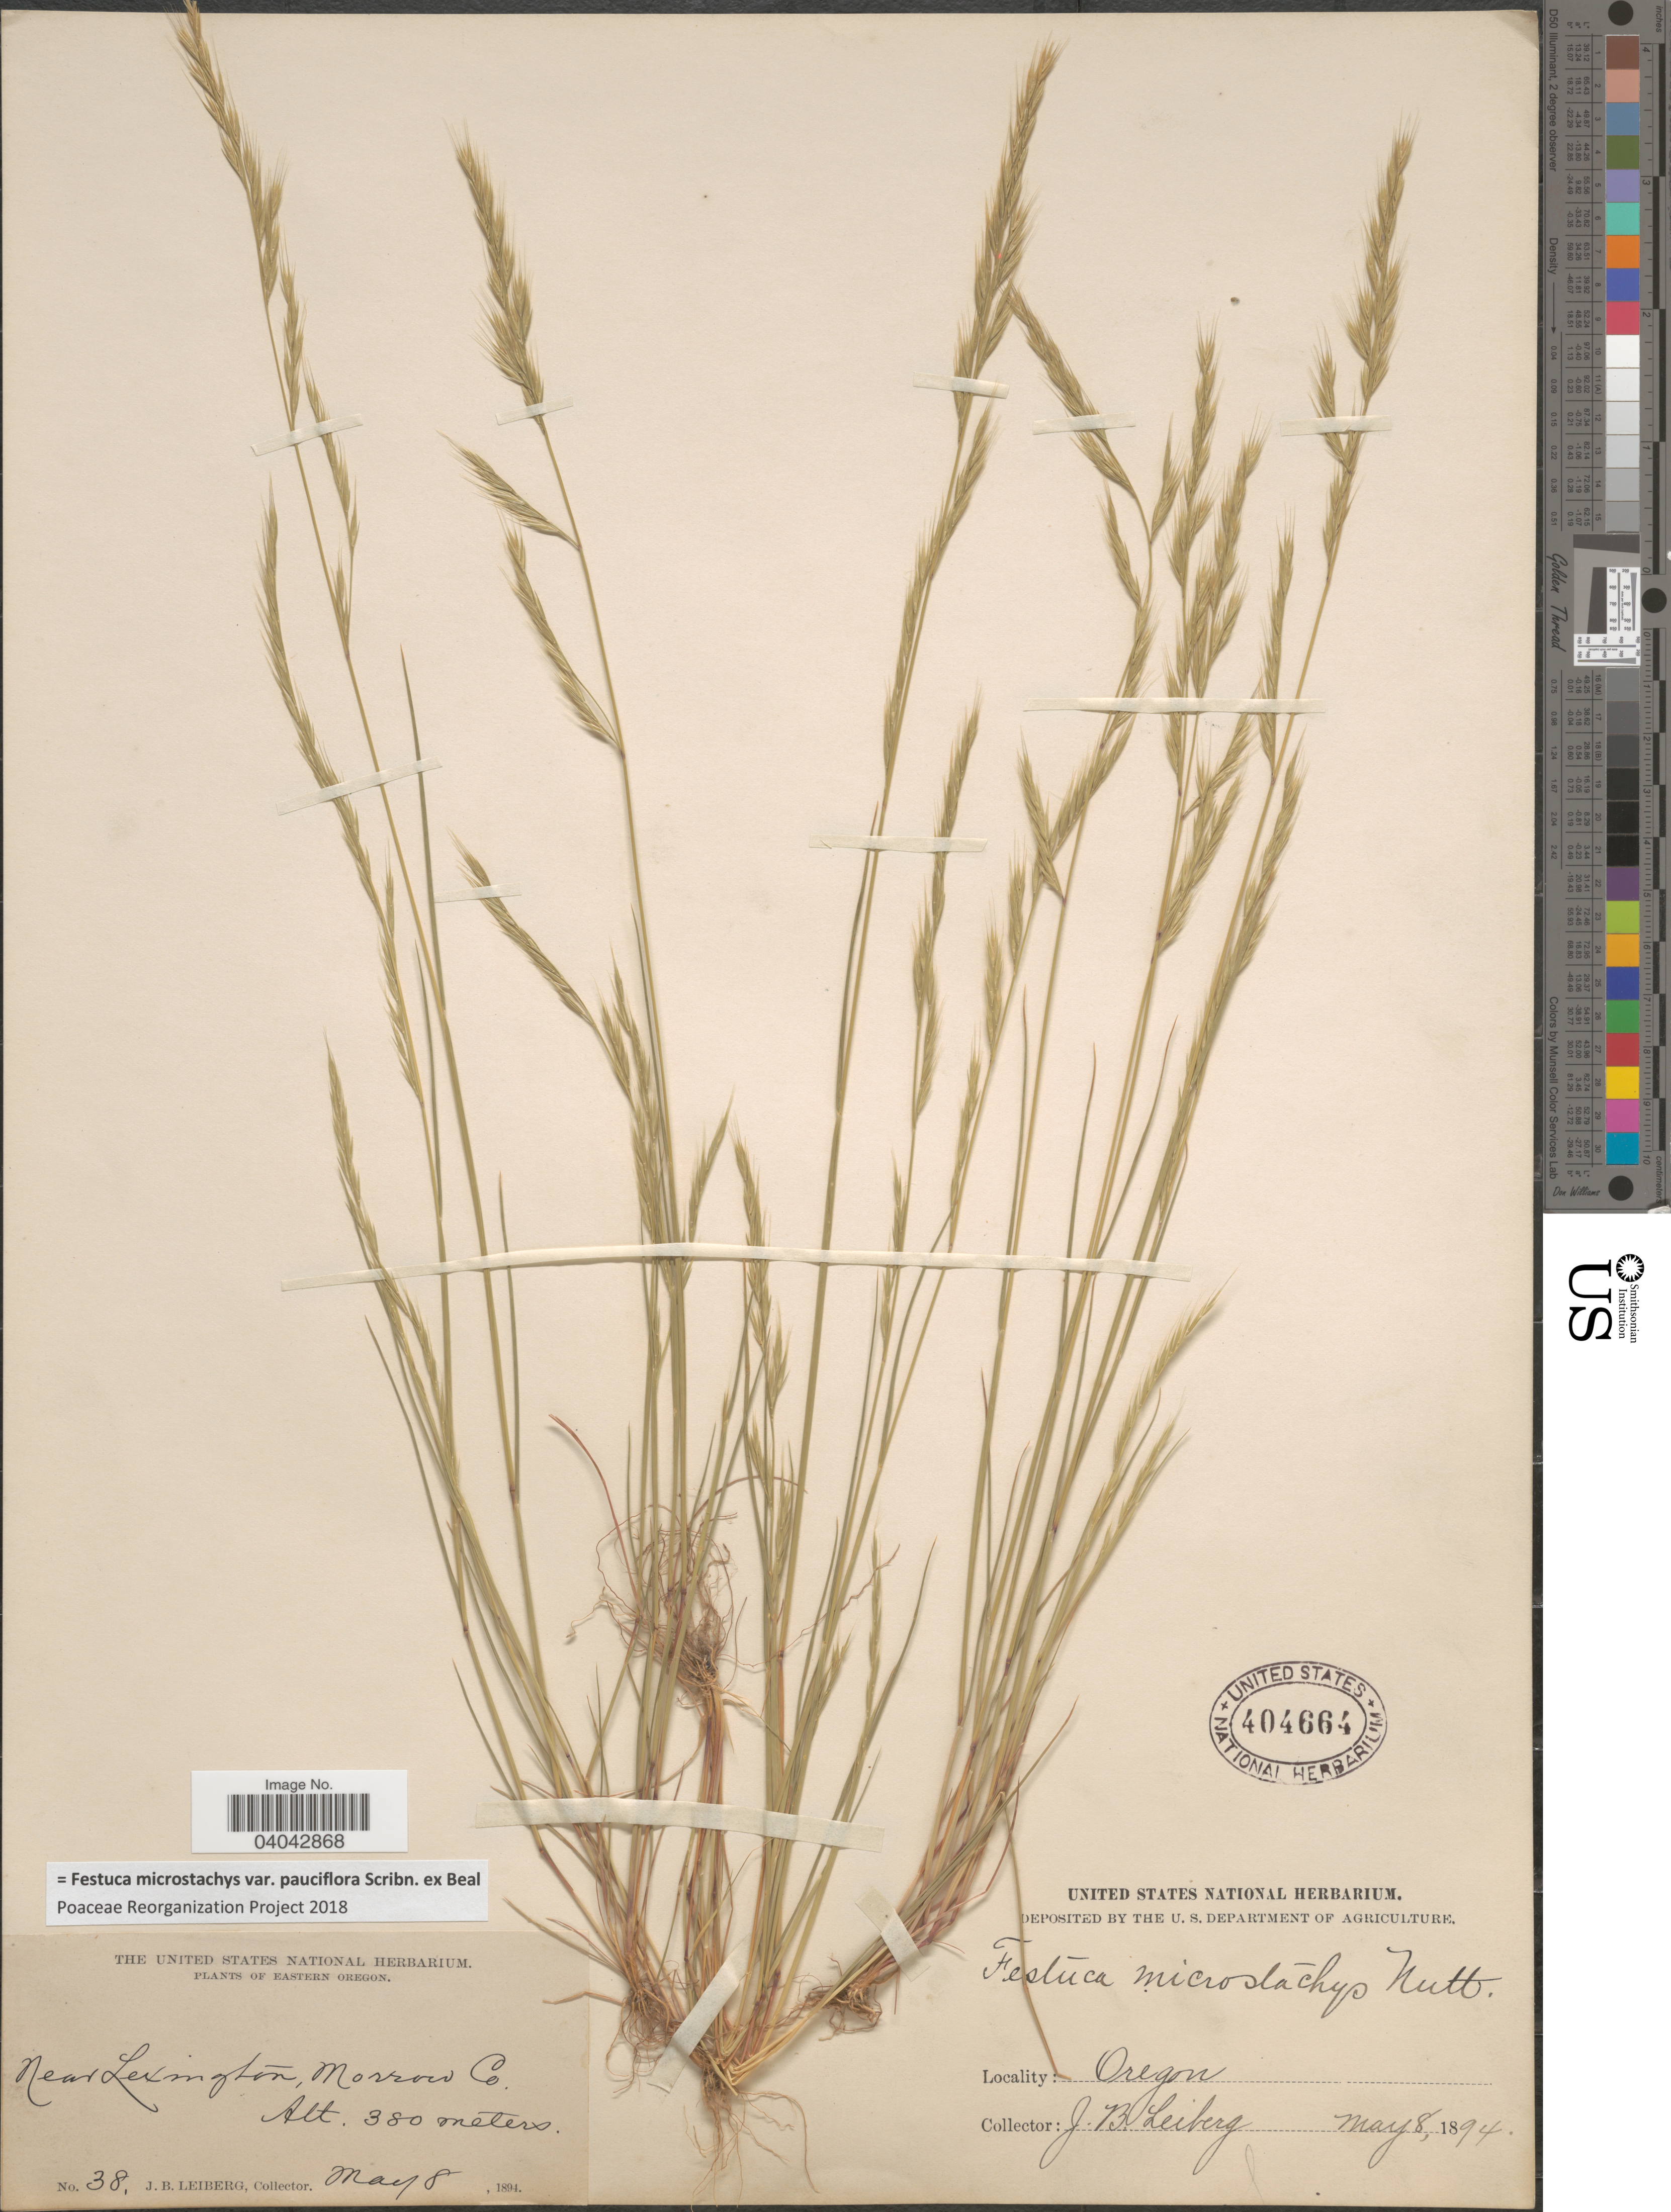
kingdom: Plantae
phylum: Tracheophyta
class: Liliopsida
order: Poales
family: Poaceae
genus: Festuca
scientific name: Festuca microstachys var. pauciflora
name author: Scribn. ex W.J. Beal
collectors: J. B. Leiberg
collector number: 38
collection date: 1894-05-08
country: United States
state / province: Oregon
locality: Eastern Oregon. Near Lexington, Moscow Co.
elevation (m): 380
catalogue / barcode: US 404664